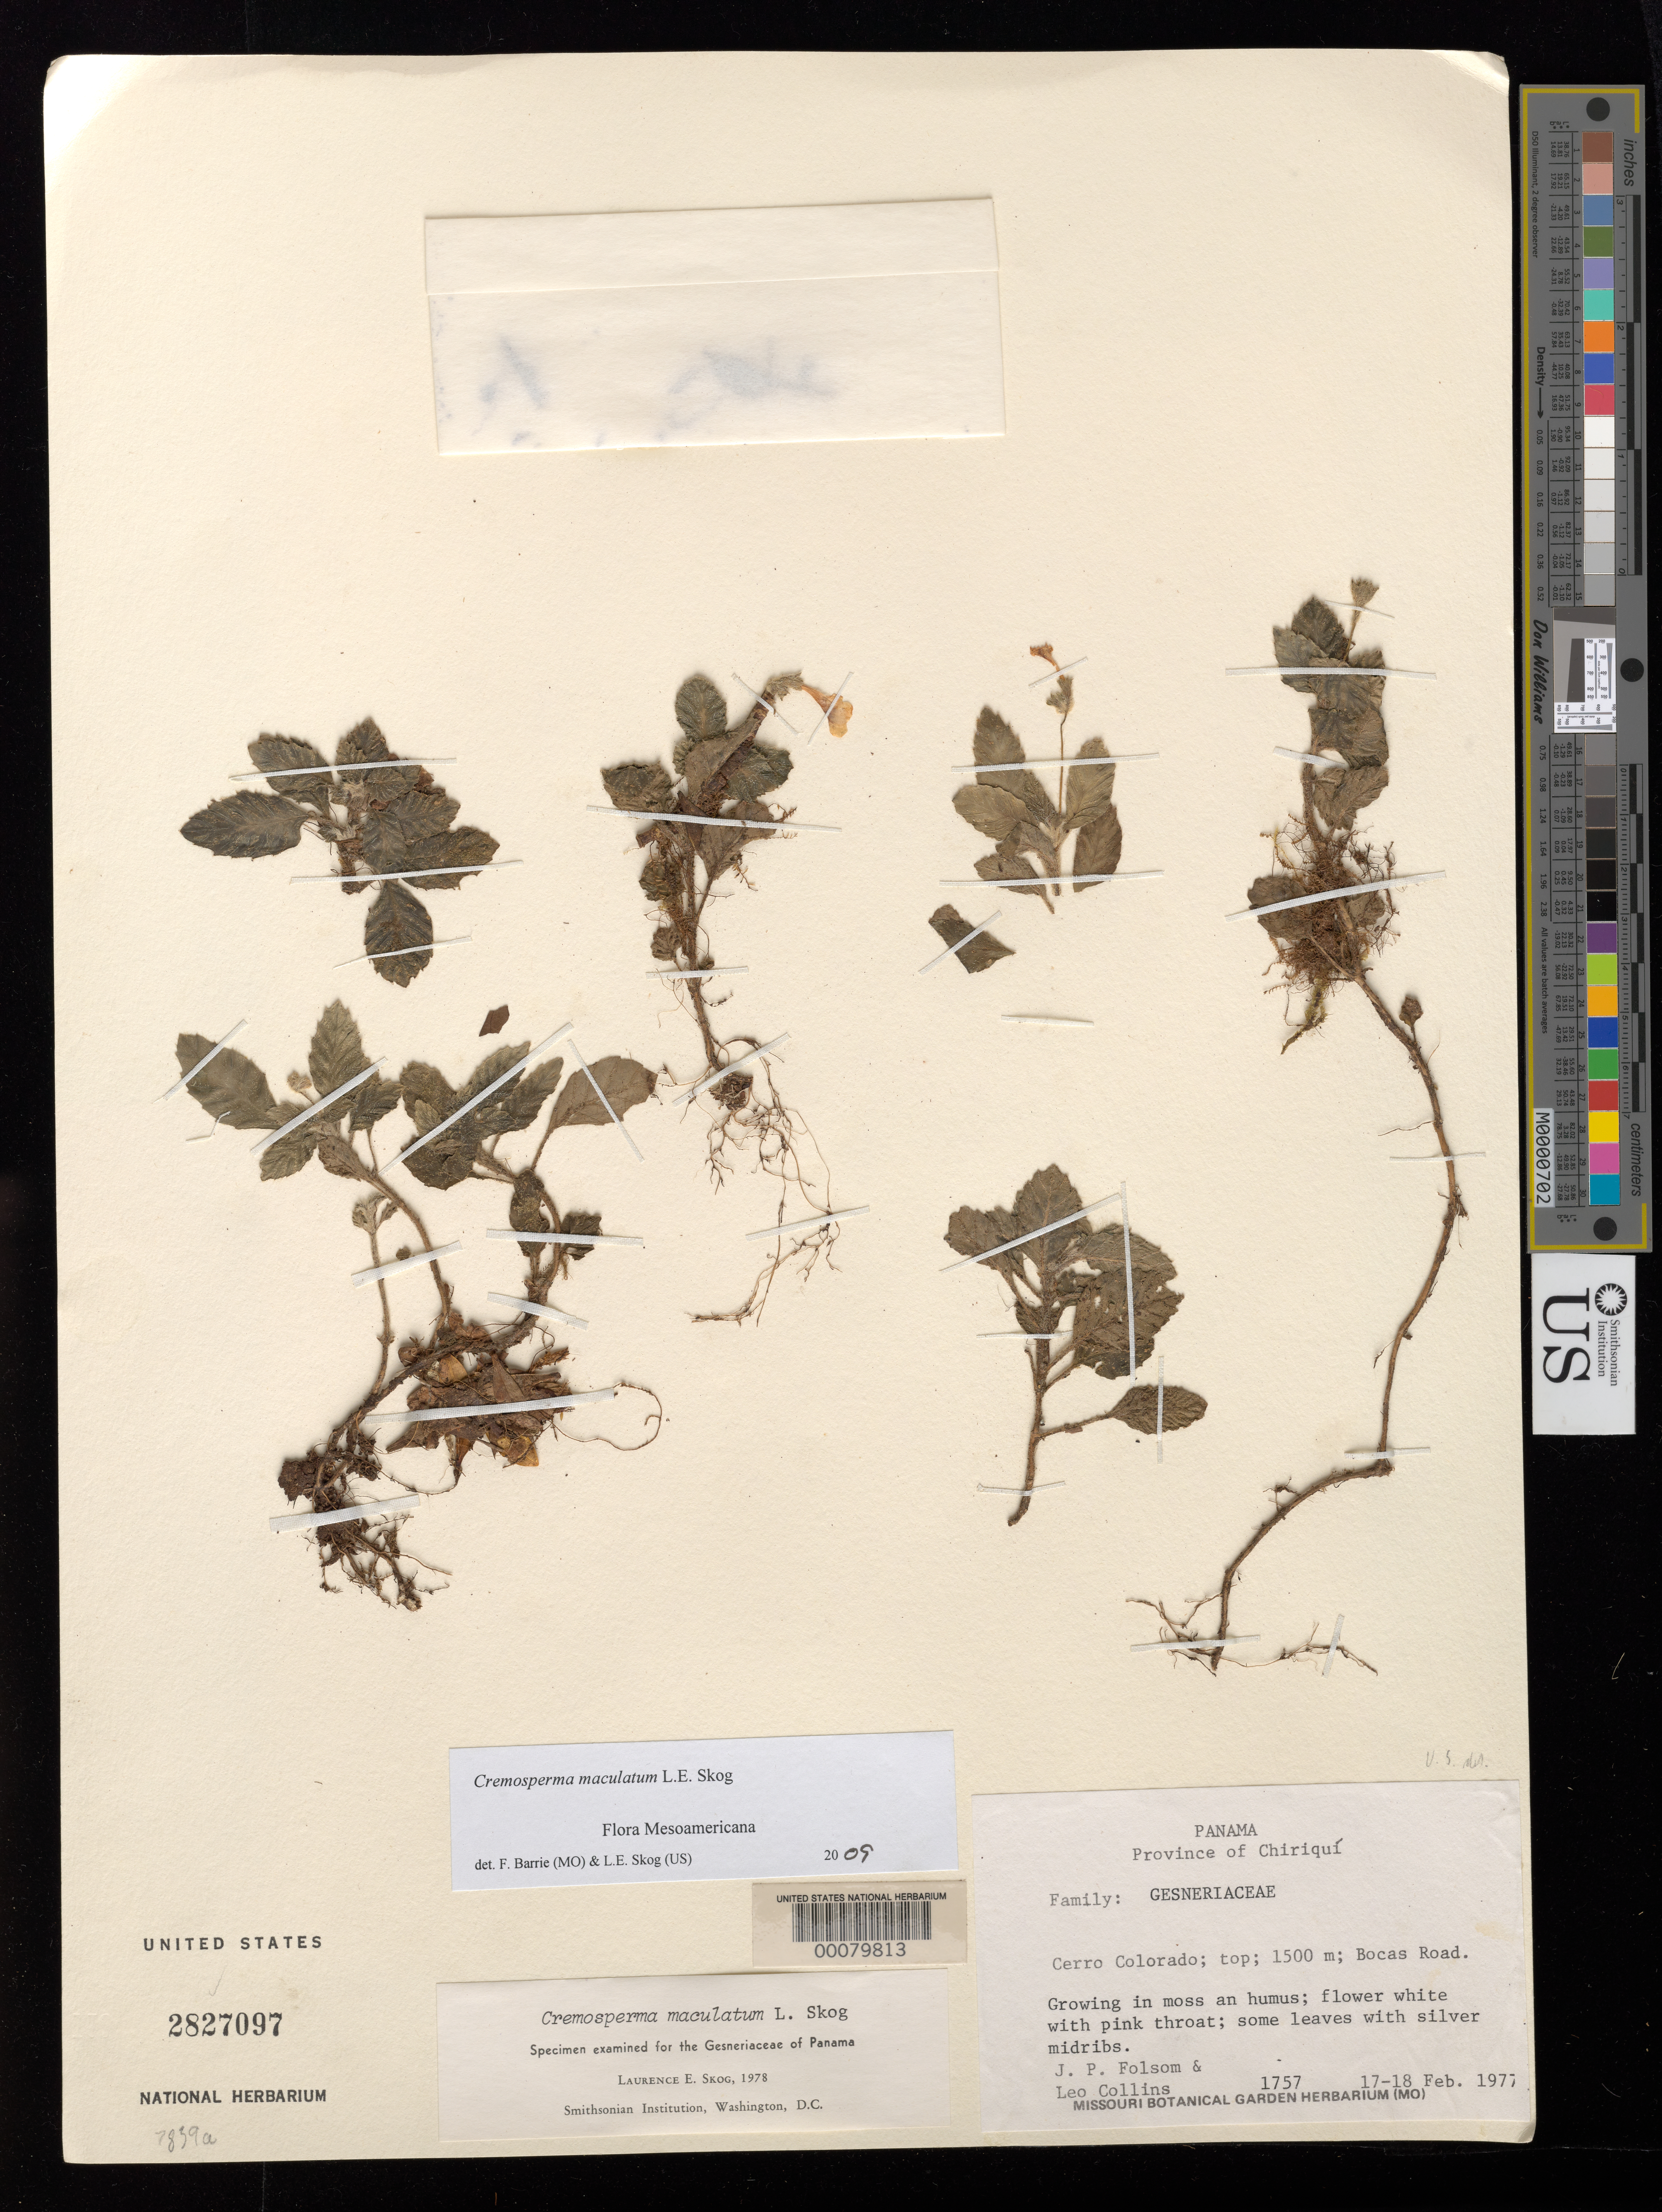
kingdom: Plantae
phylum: Tracheophyta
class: Magnoliopsida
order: Lamiales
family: Gesneriaceae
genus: Cremosperma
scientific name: Cremosperma maculatum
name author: L.E. Skog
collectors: J. P. Folsom & L. Collins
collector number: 1757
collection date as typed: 17-18 Feb 1977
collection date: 1977-02-17/1977-02-18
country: Panama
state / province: Chiriquí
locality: Cerro Colorado, top, Bocas road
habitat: Growing in moss and humus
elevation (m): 1500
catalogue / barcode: US 2827097